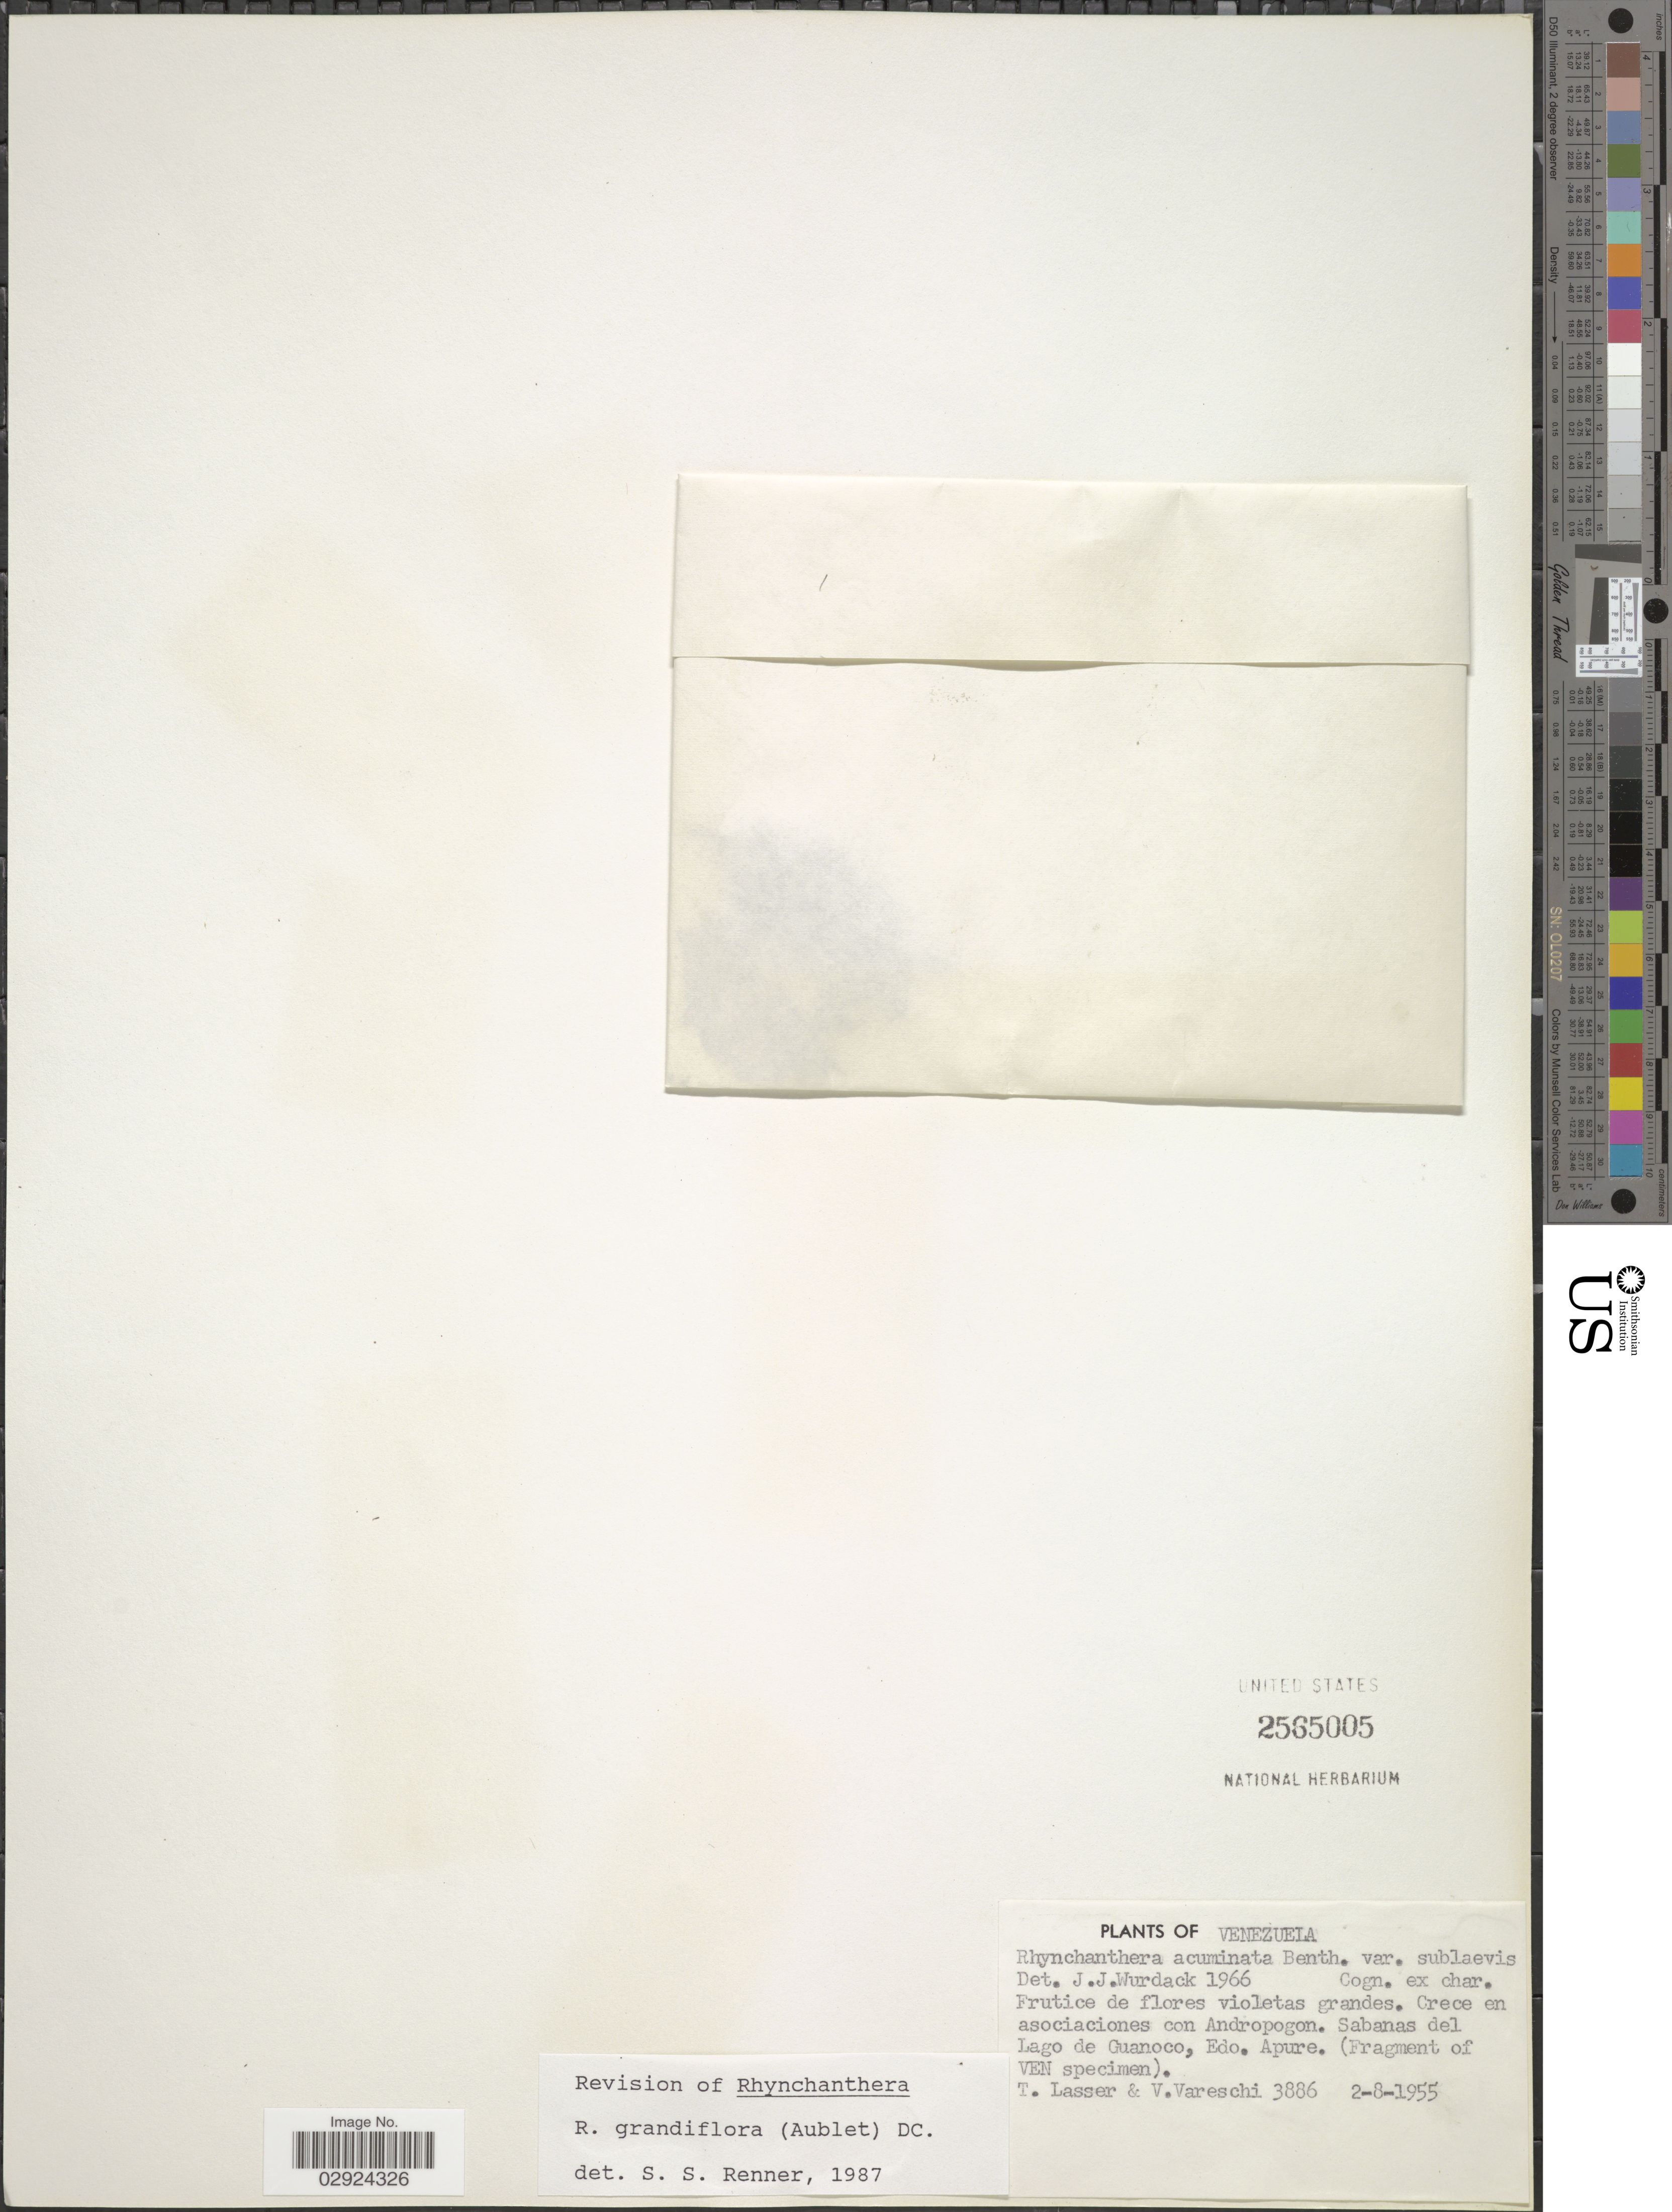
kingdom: Plantae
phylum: Tracheophyta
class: Magnoliopsida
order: Myrtales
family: Melastomataceae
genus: Rhynchanthera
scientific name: Rhynchanthera grandiflora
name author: (Aubl.) DC.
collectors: T. Lasser & V. Vareschi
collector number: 3886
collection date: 1955-08-02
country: Venezuela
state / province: Apure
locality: Sabanas del lago de Guanoco, Edo. Apure.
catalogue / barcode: US 2565005